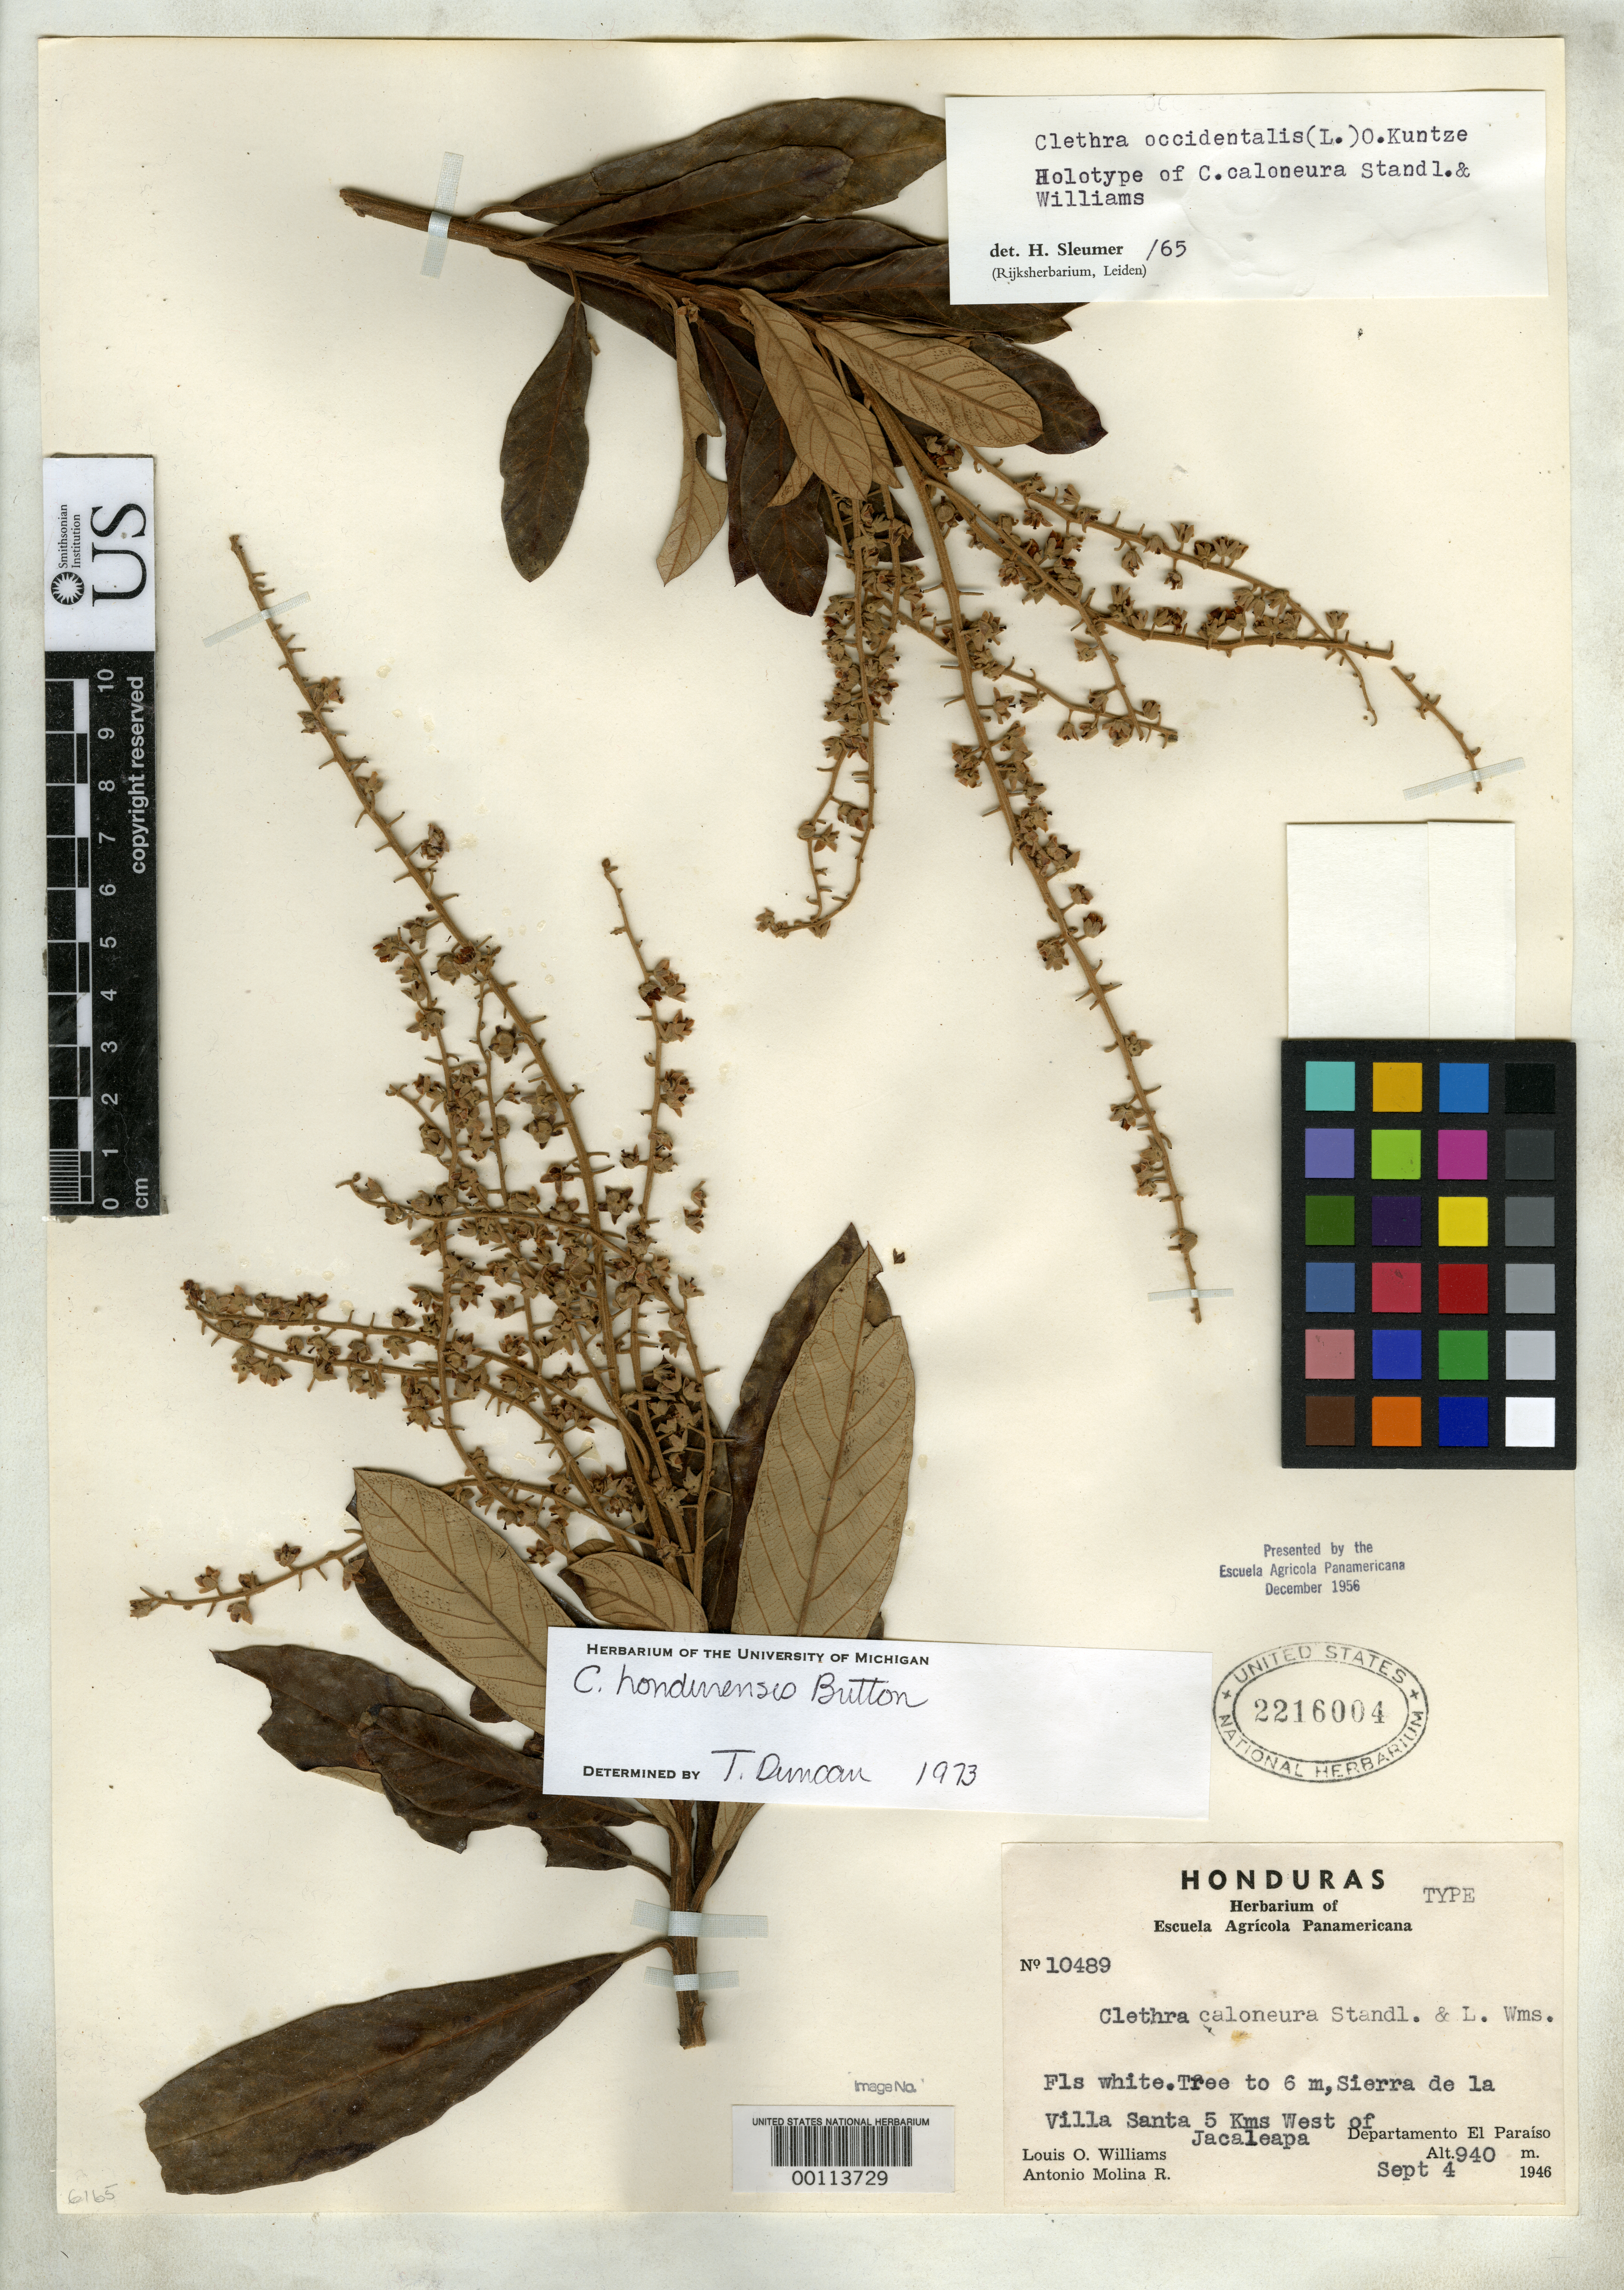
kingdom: Plantae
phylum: Tracheophyta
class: Magnoliopsida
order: Ericales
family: Clethraceae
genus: Clethra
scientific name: Clethra caloneura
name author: Standl. & L.O. Williams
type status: Holotype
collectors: L. O. Williams & A. Molina R.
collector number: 10489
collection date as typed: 04 Sep 1946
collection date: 1946-09-04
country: Honduras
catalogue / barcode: US 2216004